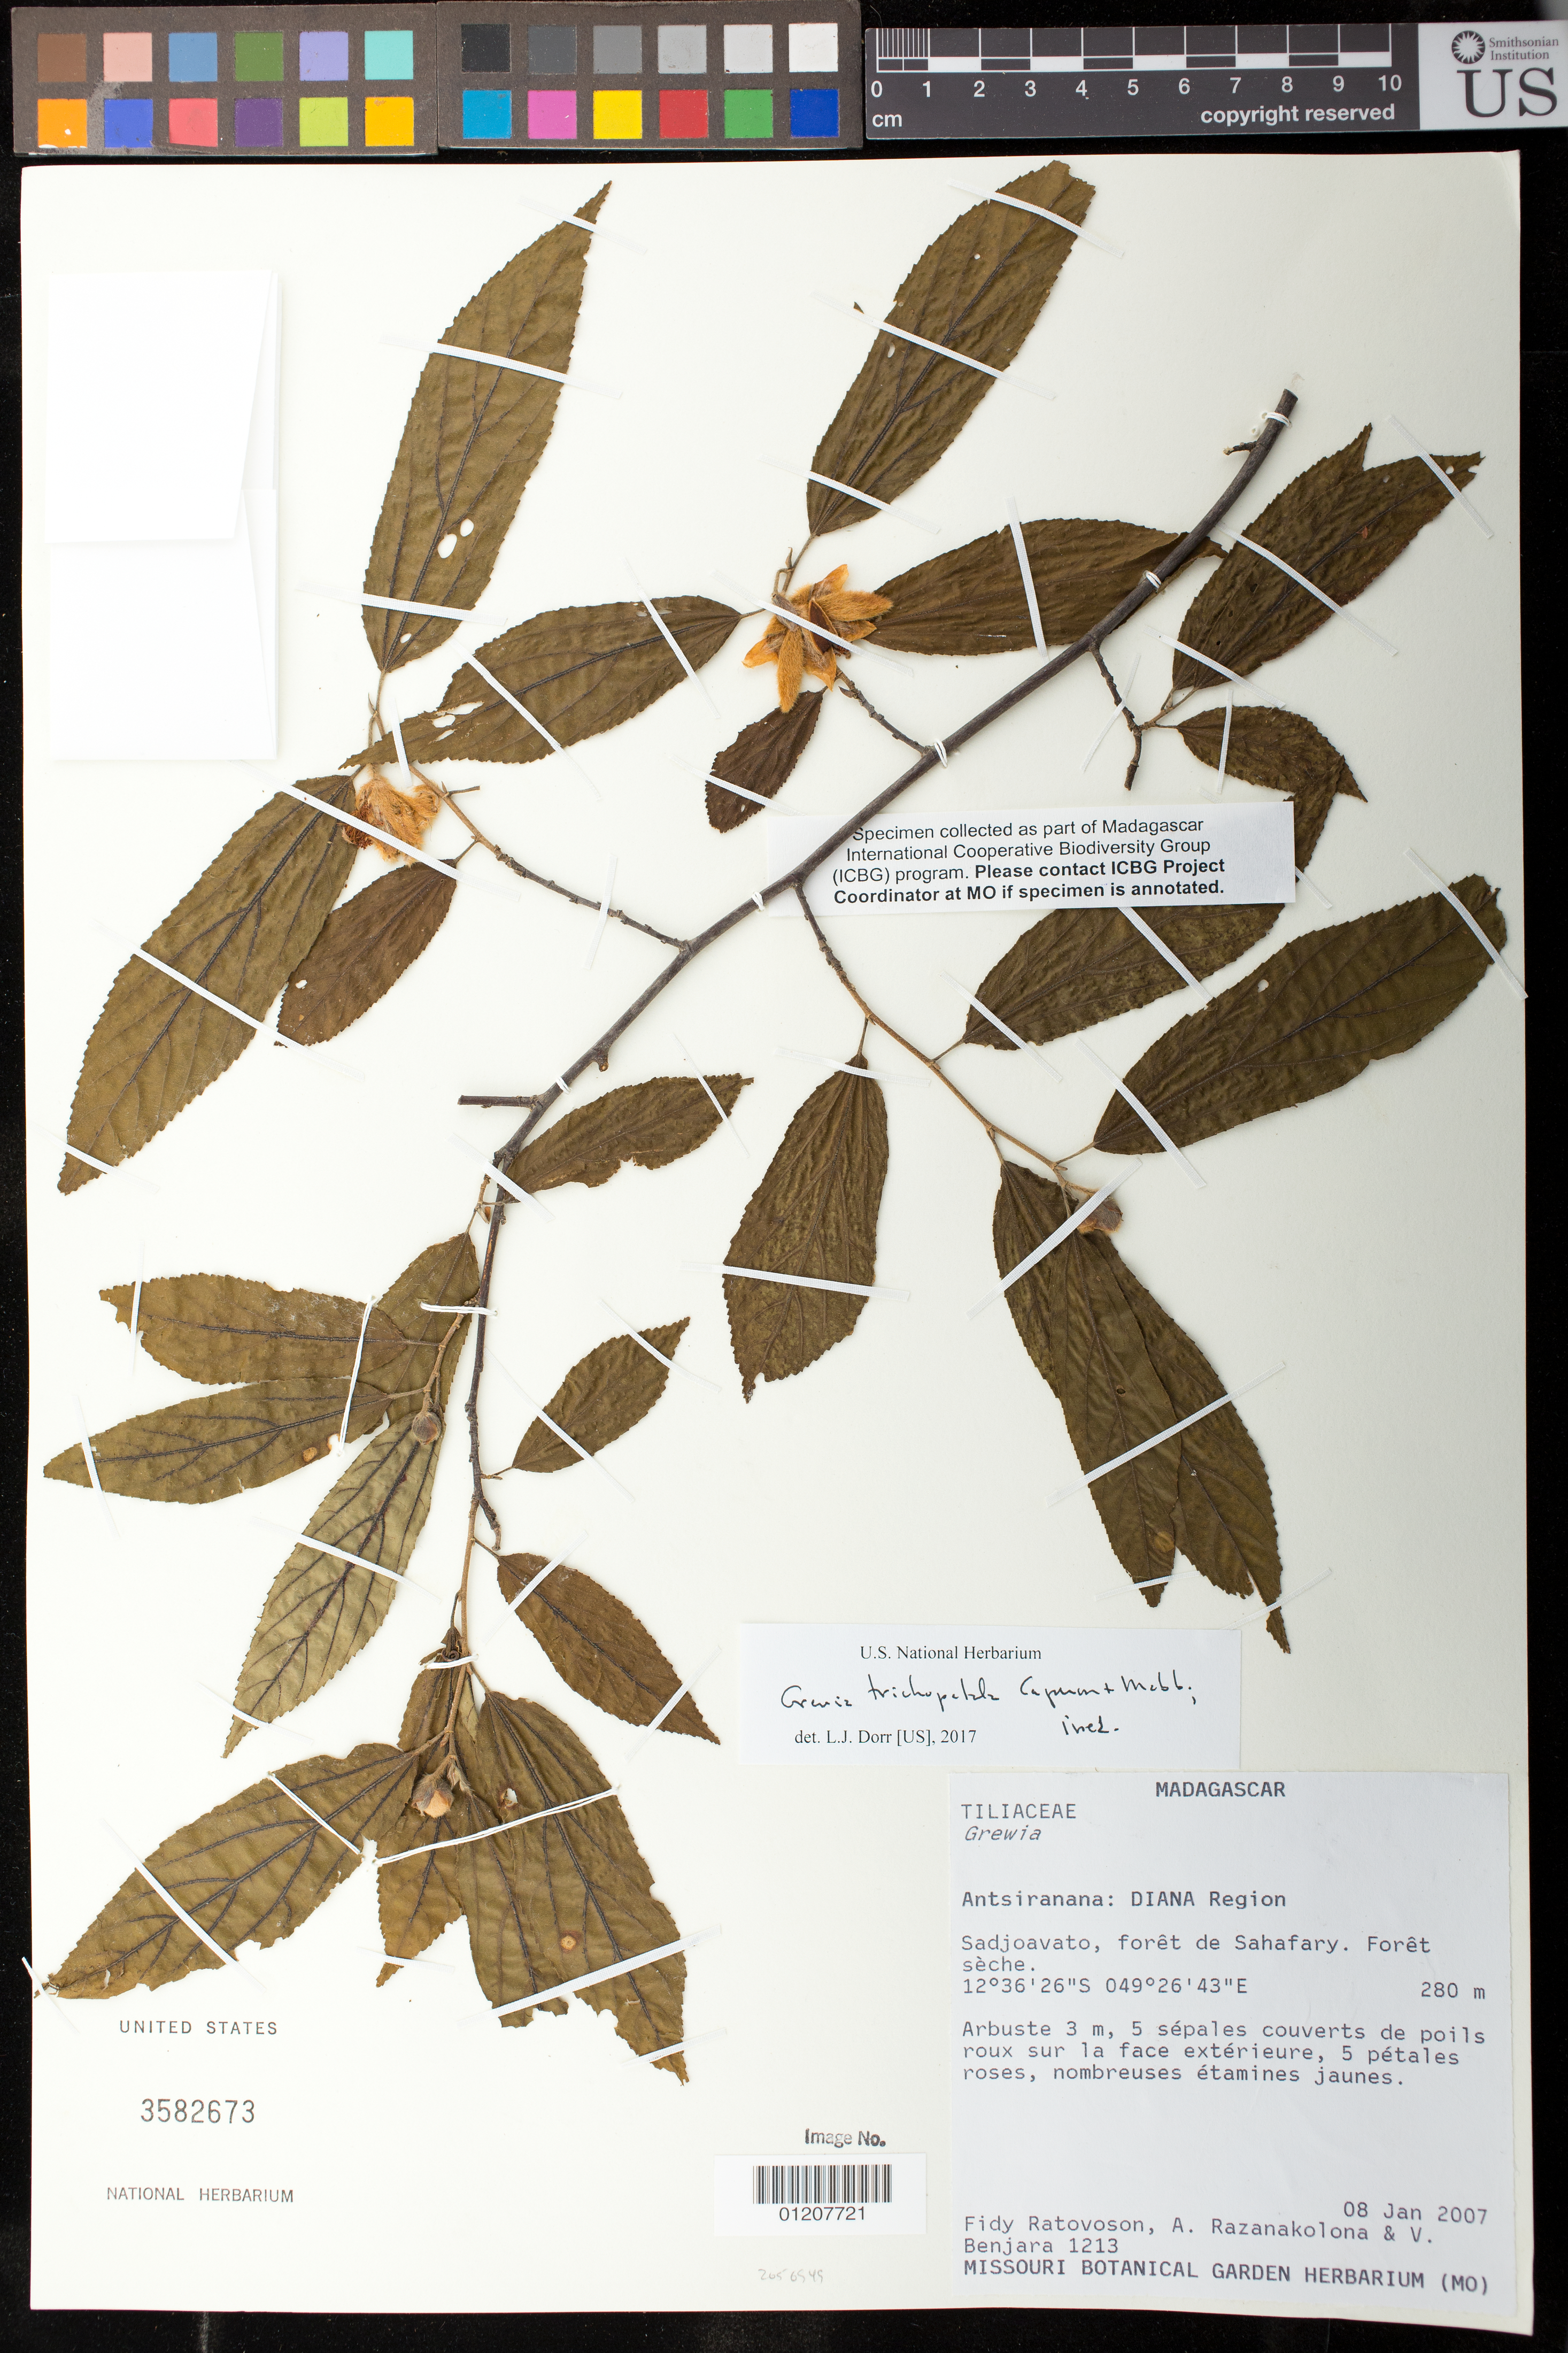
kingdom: Plantae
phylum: Tracheophyta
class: Magnoliopsida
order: Malvales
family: Malvaceae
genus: Grewia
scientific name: Grewia sp.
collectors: F. Ratovoson, A. Razanatsima & V. Benjara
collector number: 1213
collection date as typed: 08 Jan 2007 or 01 Aug 2007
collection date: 2007-01-08 or 2007-08-01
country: Madagascar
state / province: Diana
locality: Antsiranana: Diana Region. Sadjoavato, foret de Sahafary. Foret seche.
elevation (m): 280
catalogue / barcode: US 3582673